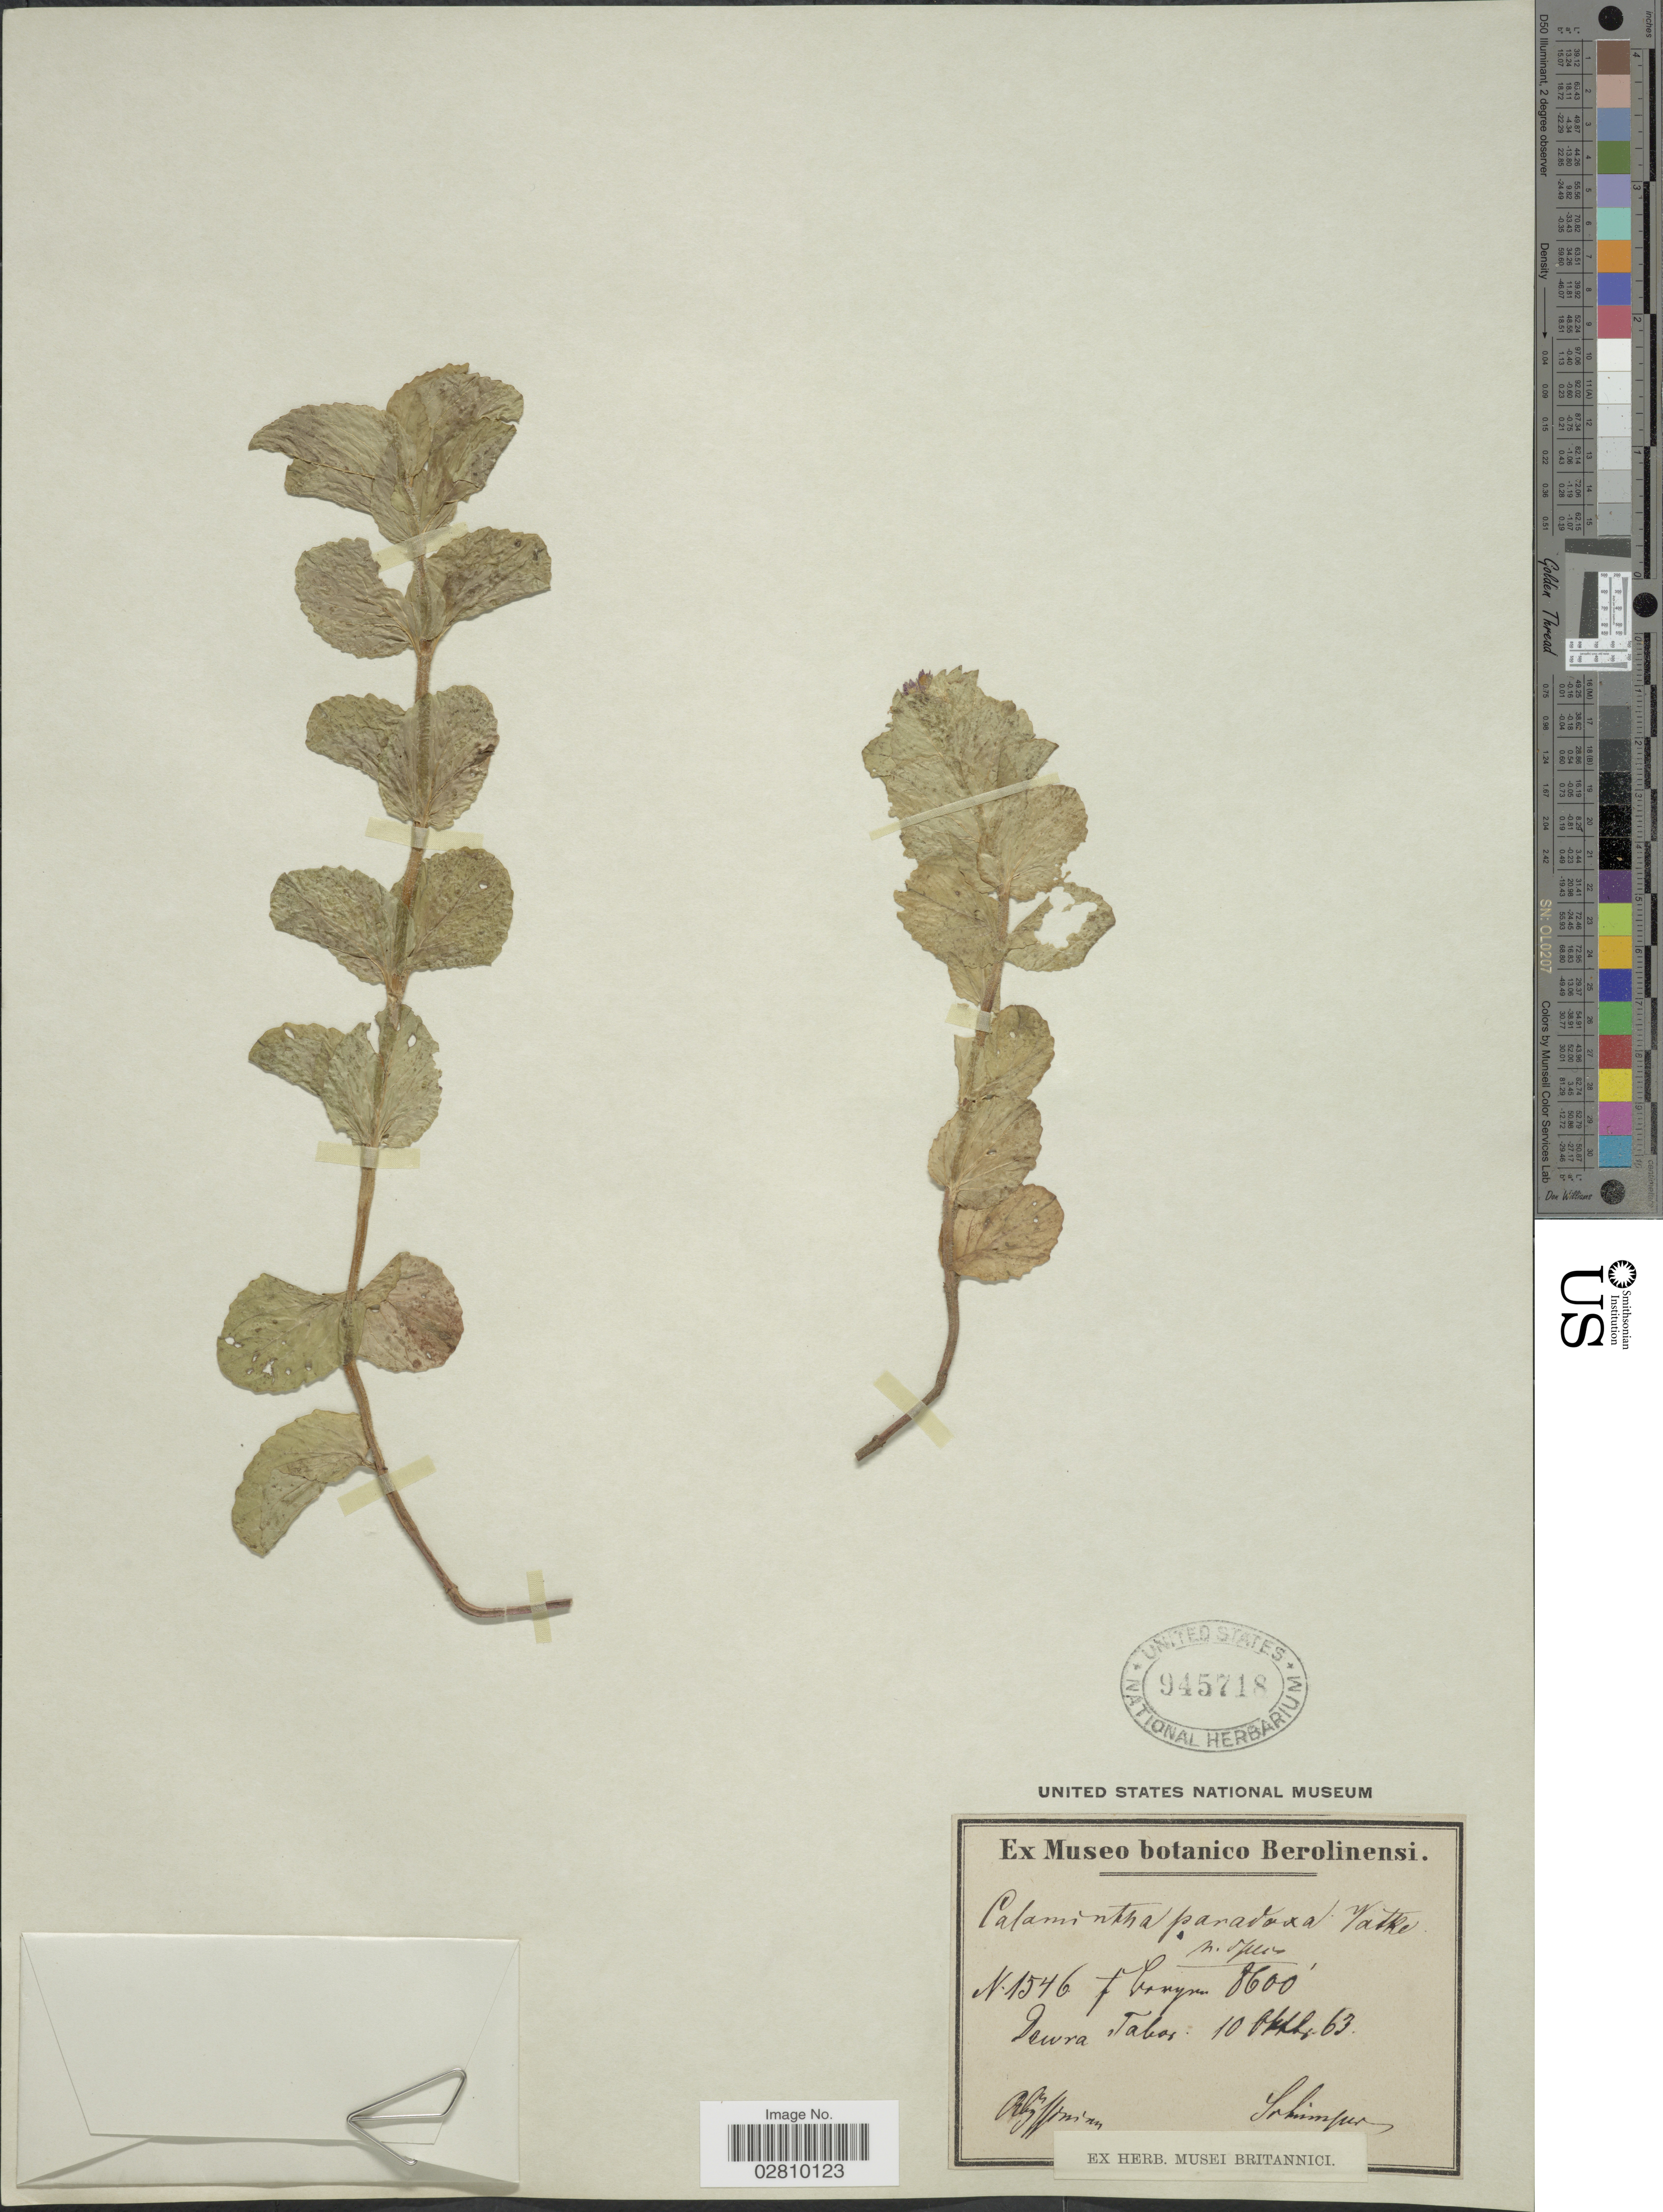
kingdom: Plantae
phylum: Tracheophyta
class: Magnoliopsida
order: Lamiales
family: Lamiaceae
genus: Calamintha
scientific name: Calamintha paradoxa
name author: Vatke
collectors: -. Schimper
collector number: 1546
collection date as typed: Transcribed d/m/y: 10/10/63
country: Eritrea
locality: Dewra Tabor. Abyssinia.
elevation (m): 2621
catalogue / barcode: US 945718